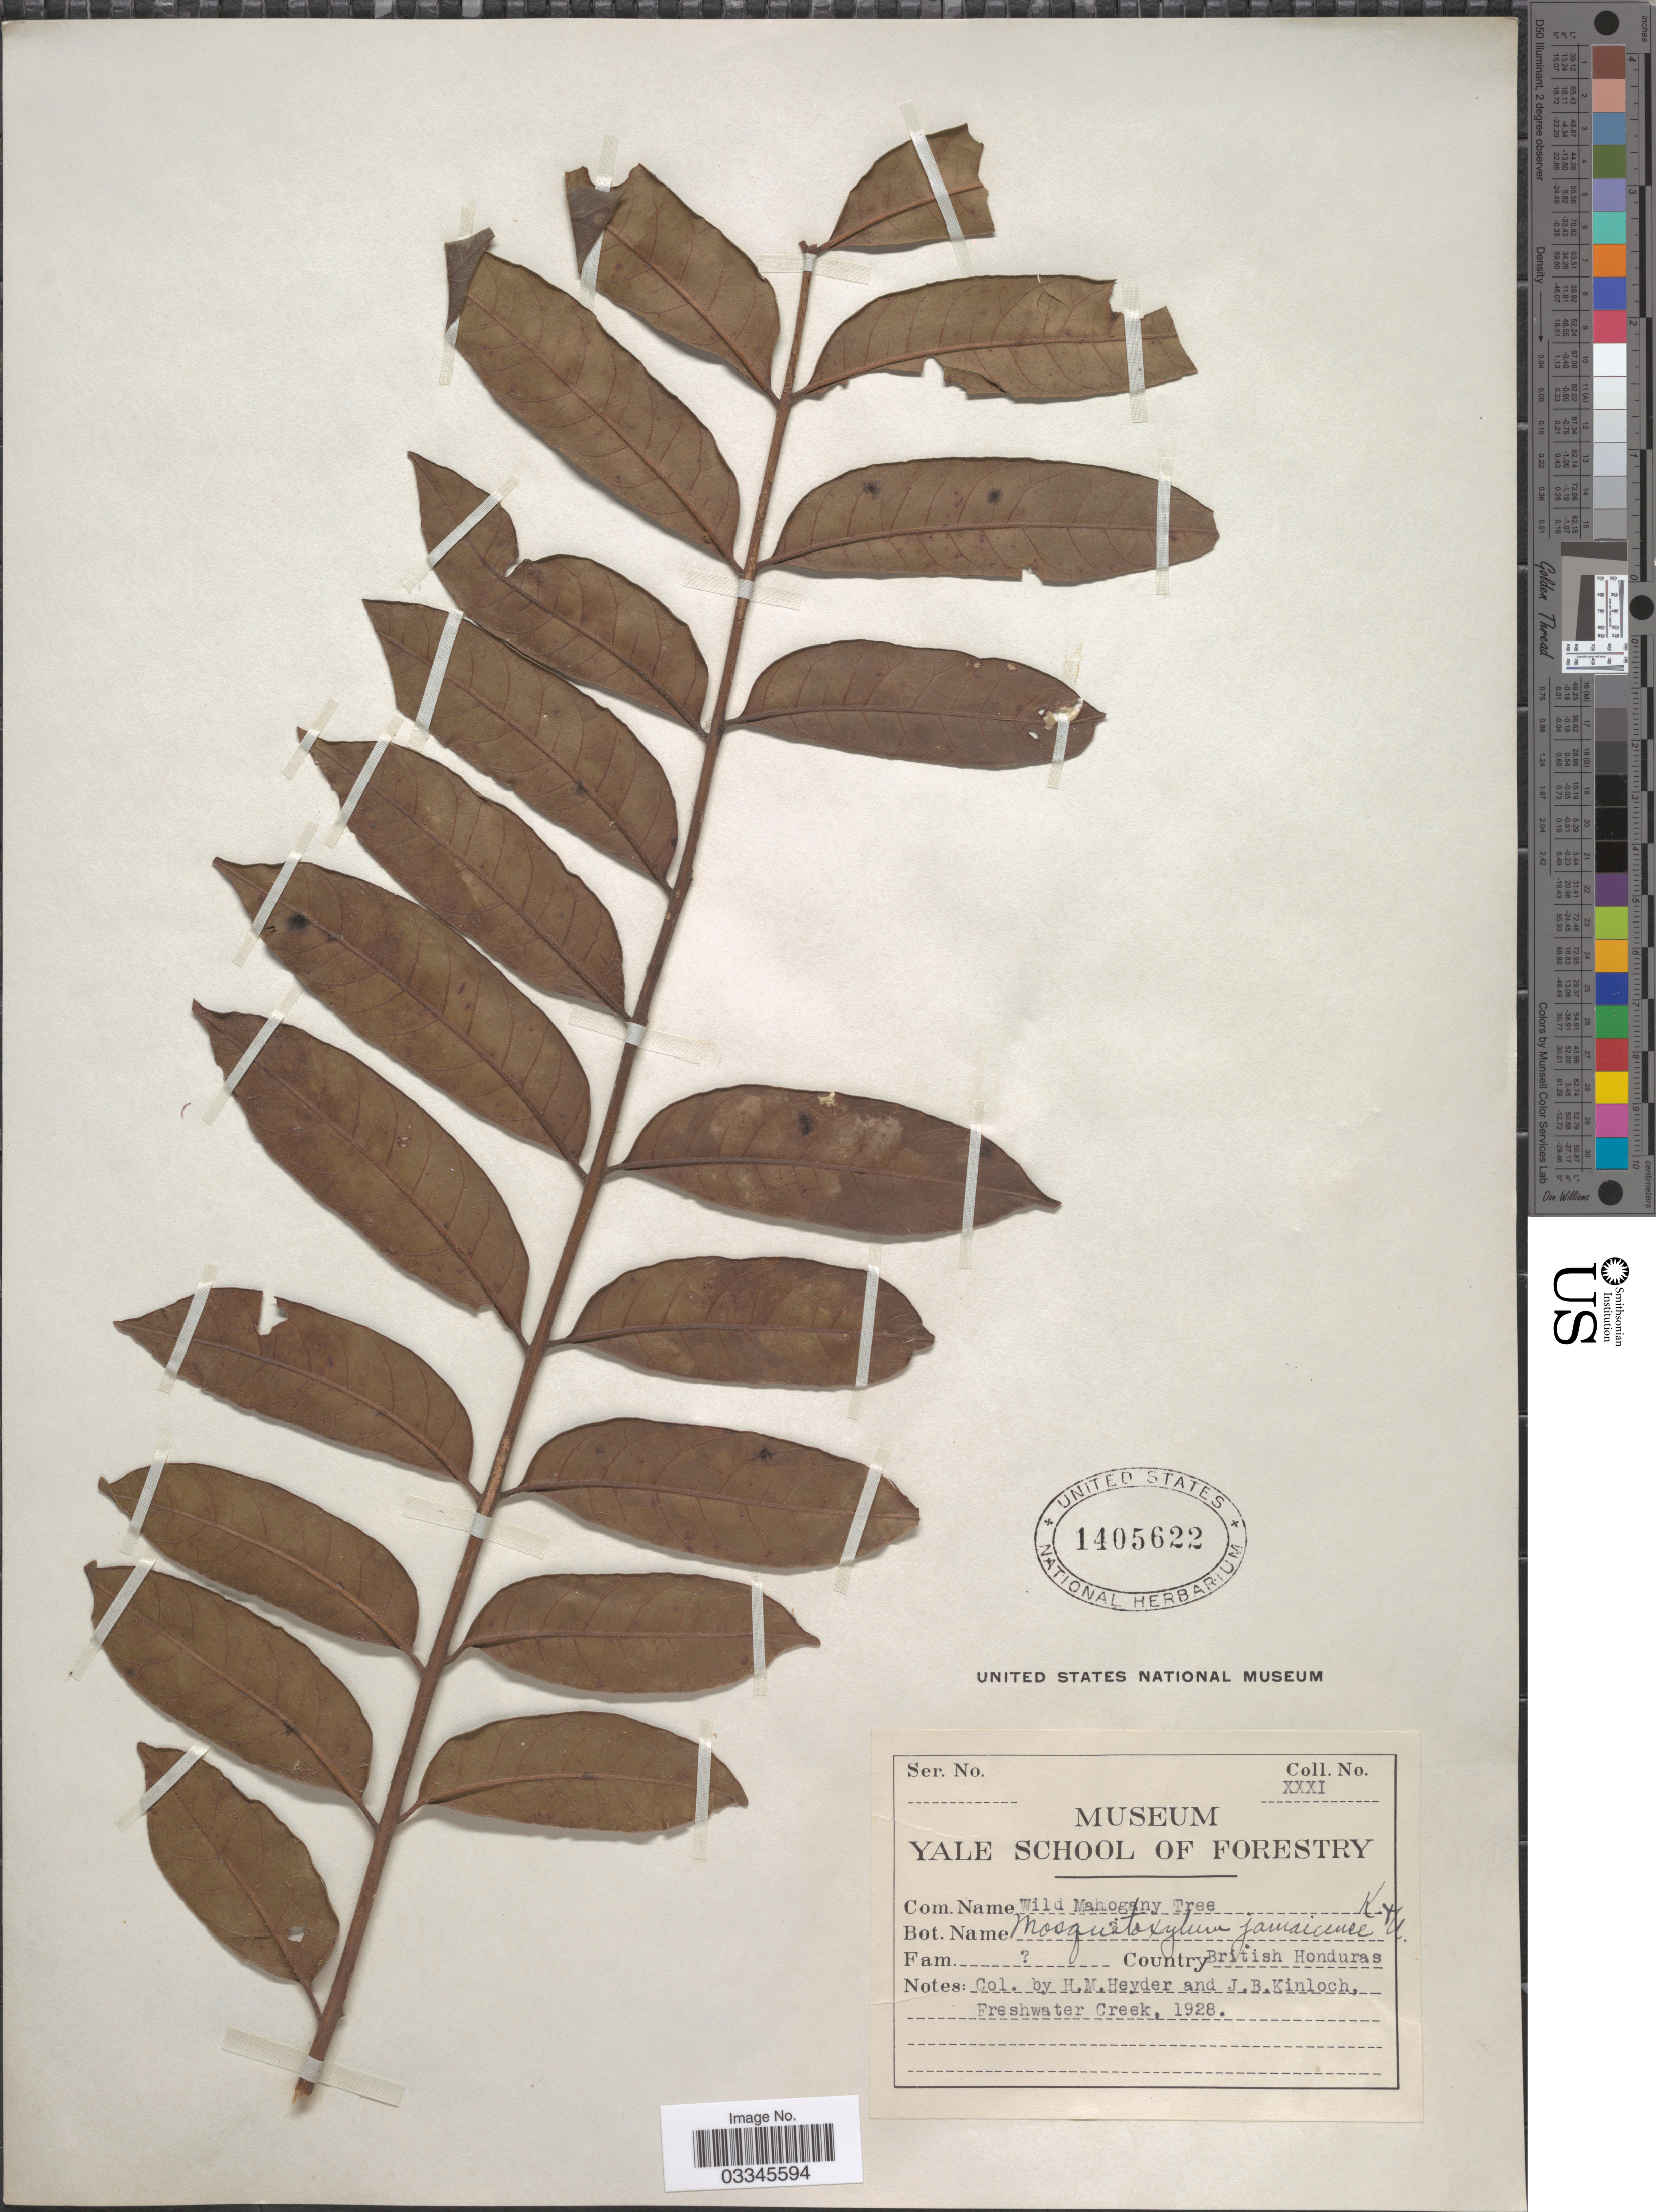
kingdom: Plantae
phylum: Tracheophyta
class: Magnoliopsida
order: Sapindales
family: Anacardiaceae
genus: Mosquitoxylum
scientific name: Mosquitoxylum jamaicense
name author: Krug & Urb.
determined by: Mitchell, J. D.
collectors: H. Heyder & J. Kinloch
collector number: XXXI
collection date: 1928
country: Belize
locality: British Honduras. Freshwater Creek.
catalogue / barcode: US 1405622